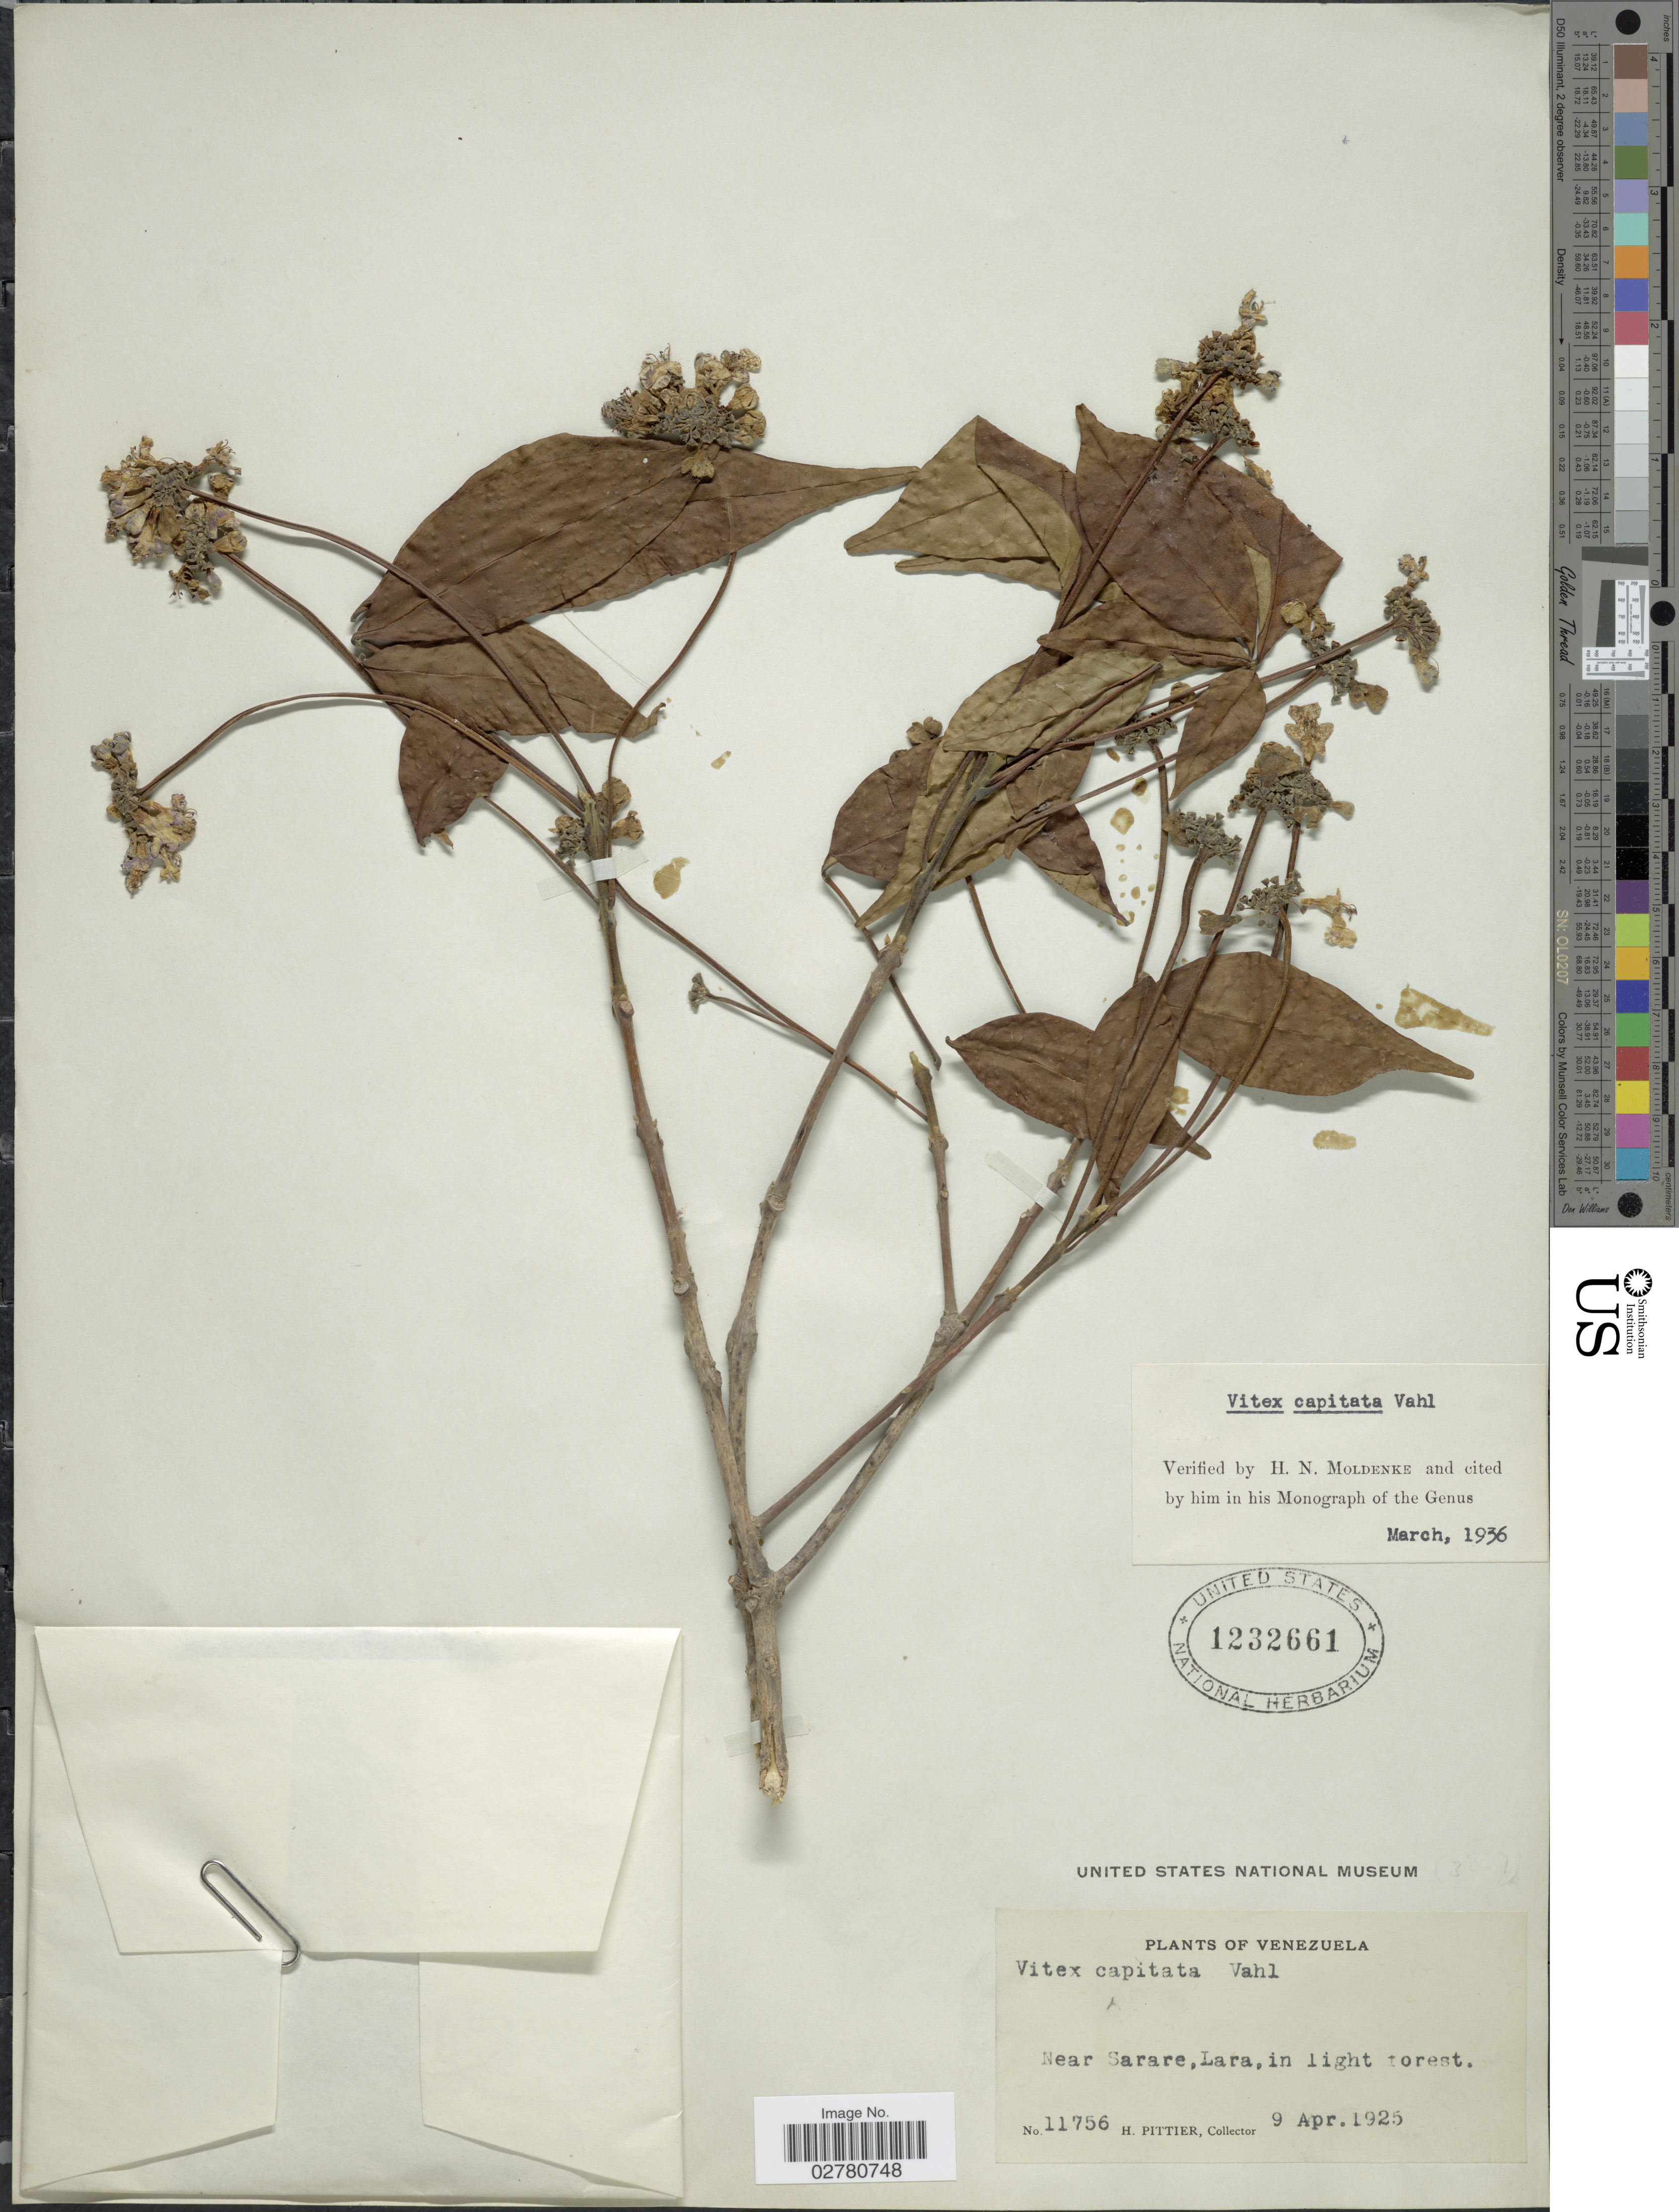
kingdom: Plantae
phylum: Tracheophyta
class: Magnoliopsida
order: Lamiales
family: Lamiaceae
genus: Vitex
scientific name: Vitex capitata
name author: Vahl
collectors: H. F. Pittier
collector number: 11756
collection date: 1925-04-09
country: Venezuela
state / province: Lara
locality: Near Sarare.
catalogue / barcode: US 1232661